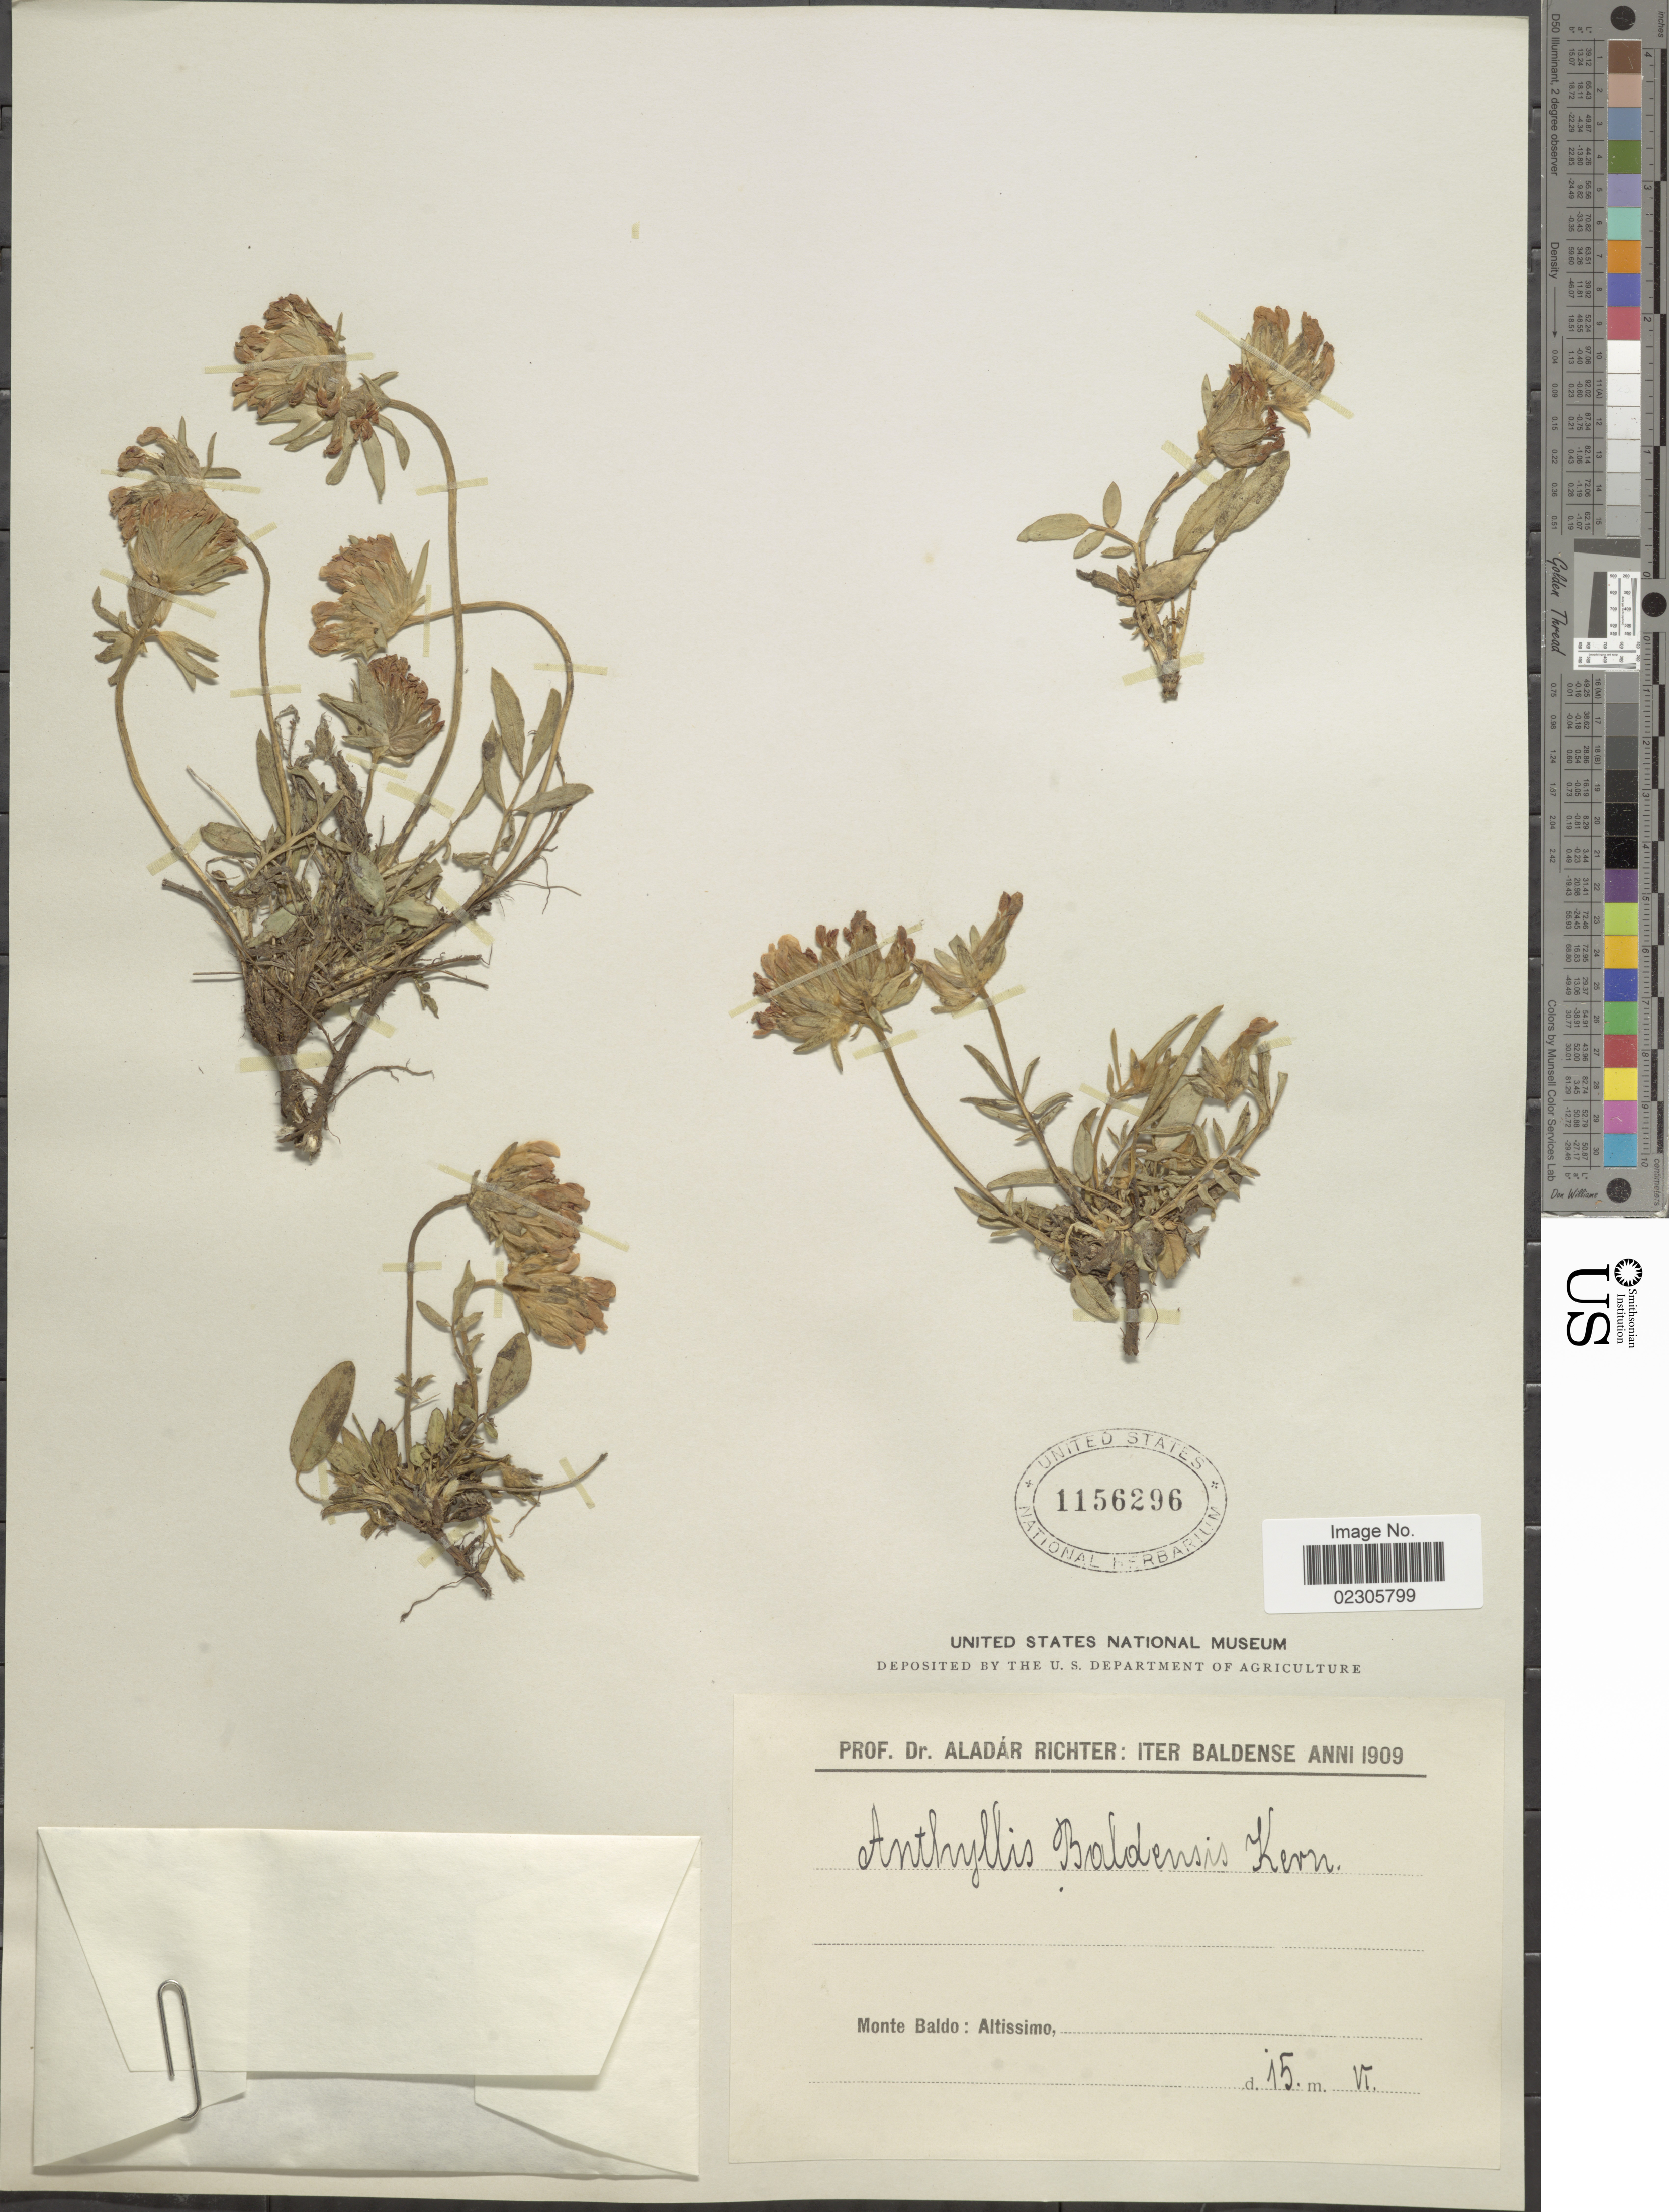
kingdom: Plantae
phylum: Tracheophyta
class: Magnoliopsida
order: Fabales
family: Fabaceae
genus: Anthyllis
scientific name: Anthyllis baldensis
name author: A. Kern. ex Sagorski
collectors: A. Richter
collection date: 1909-06-15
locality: Baldense, Monte Baldo: Altissimo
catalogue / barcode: US 1156296